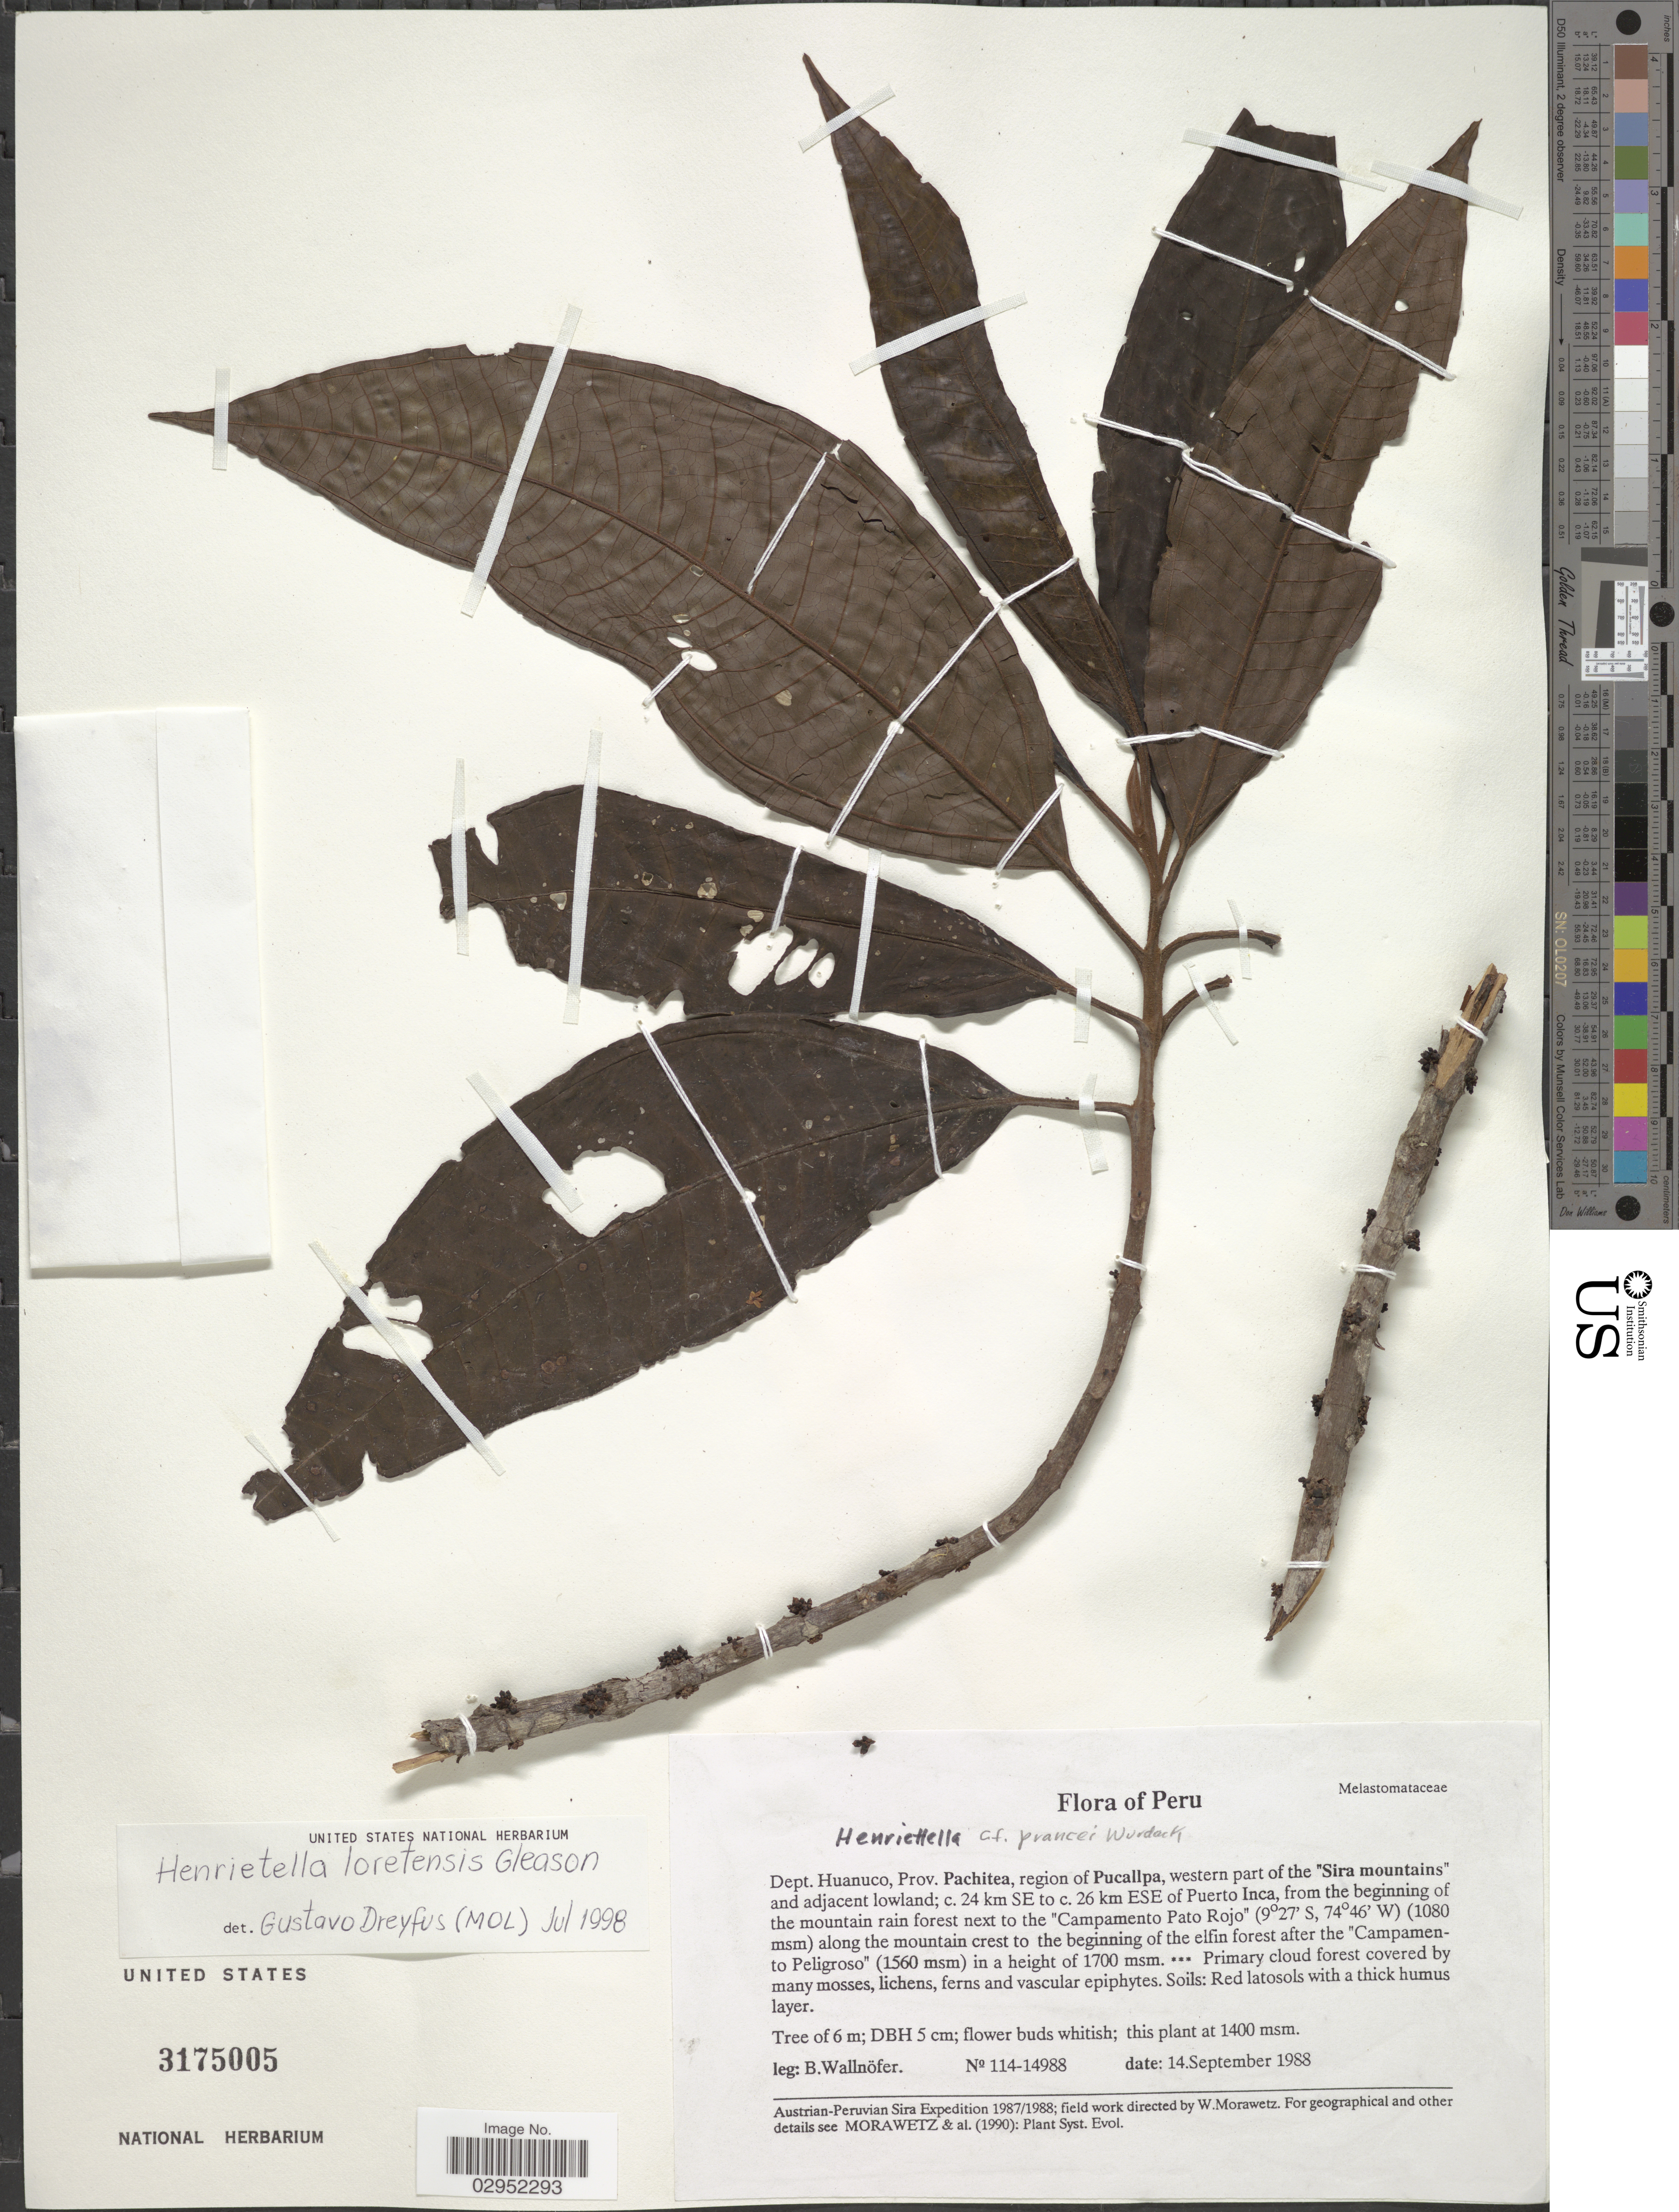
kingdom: Plantae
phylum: Tracheophyta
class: Magnoliopsida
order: Myrtales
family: Melastomataceae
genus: Henriettea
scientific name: Henriettea loretensis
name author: (Gleason) J.F. Macbr.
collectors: B. Wallnöfer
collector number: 114-14988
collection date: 1988-09-14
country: Peru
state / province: Huánuco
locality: Dept. Huanuco, Prov. Pachitea, region of Pucallpa, western part of the "Sira mountains" and adjacent lowland; c. 24 km SE to c. 26 km ESE of Puerto Inca, from the beginning of the mountain rain forest next to the "Campamento Pato Rojo" along the mountain crest to the beginning of the eflin forest after the "Campamento to Peligroso".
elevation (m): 1080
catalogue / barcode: US 3175005